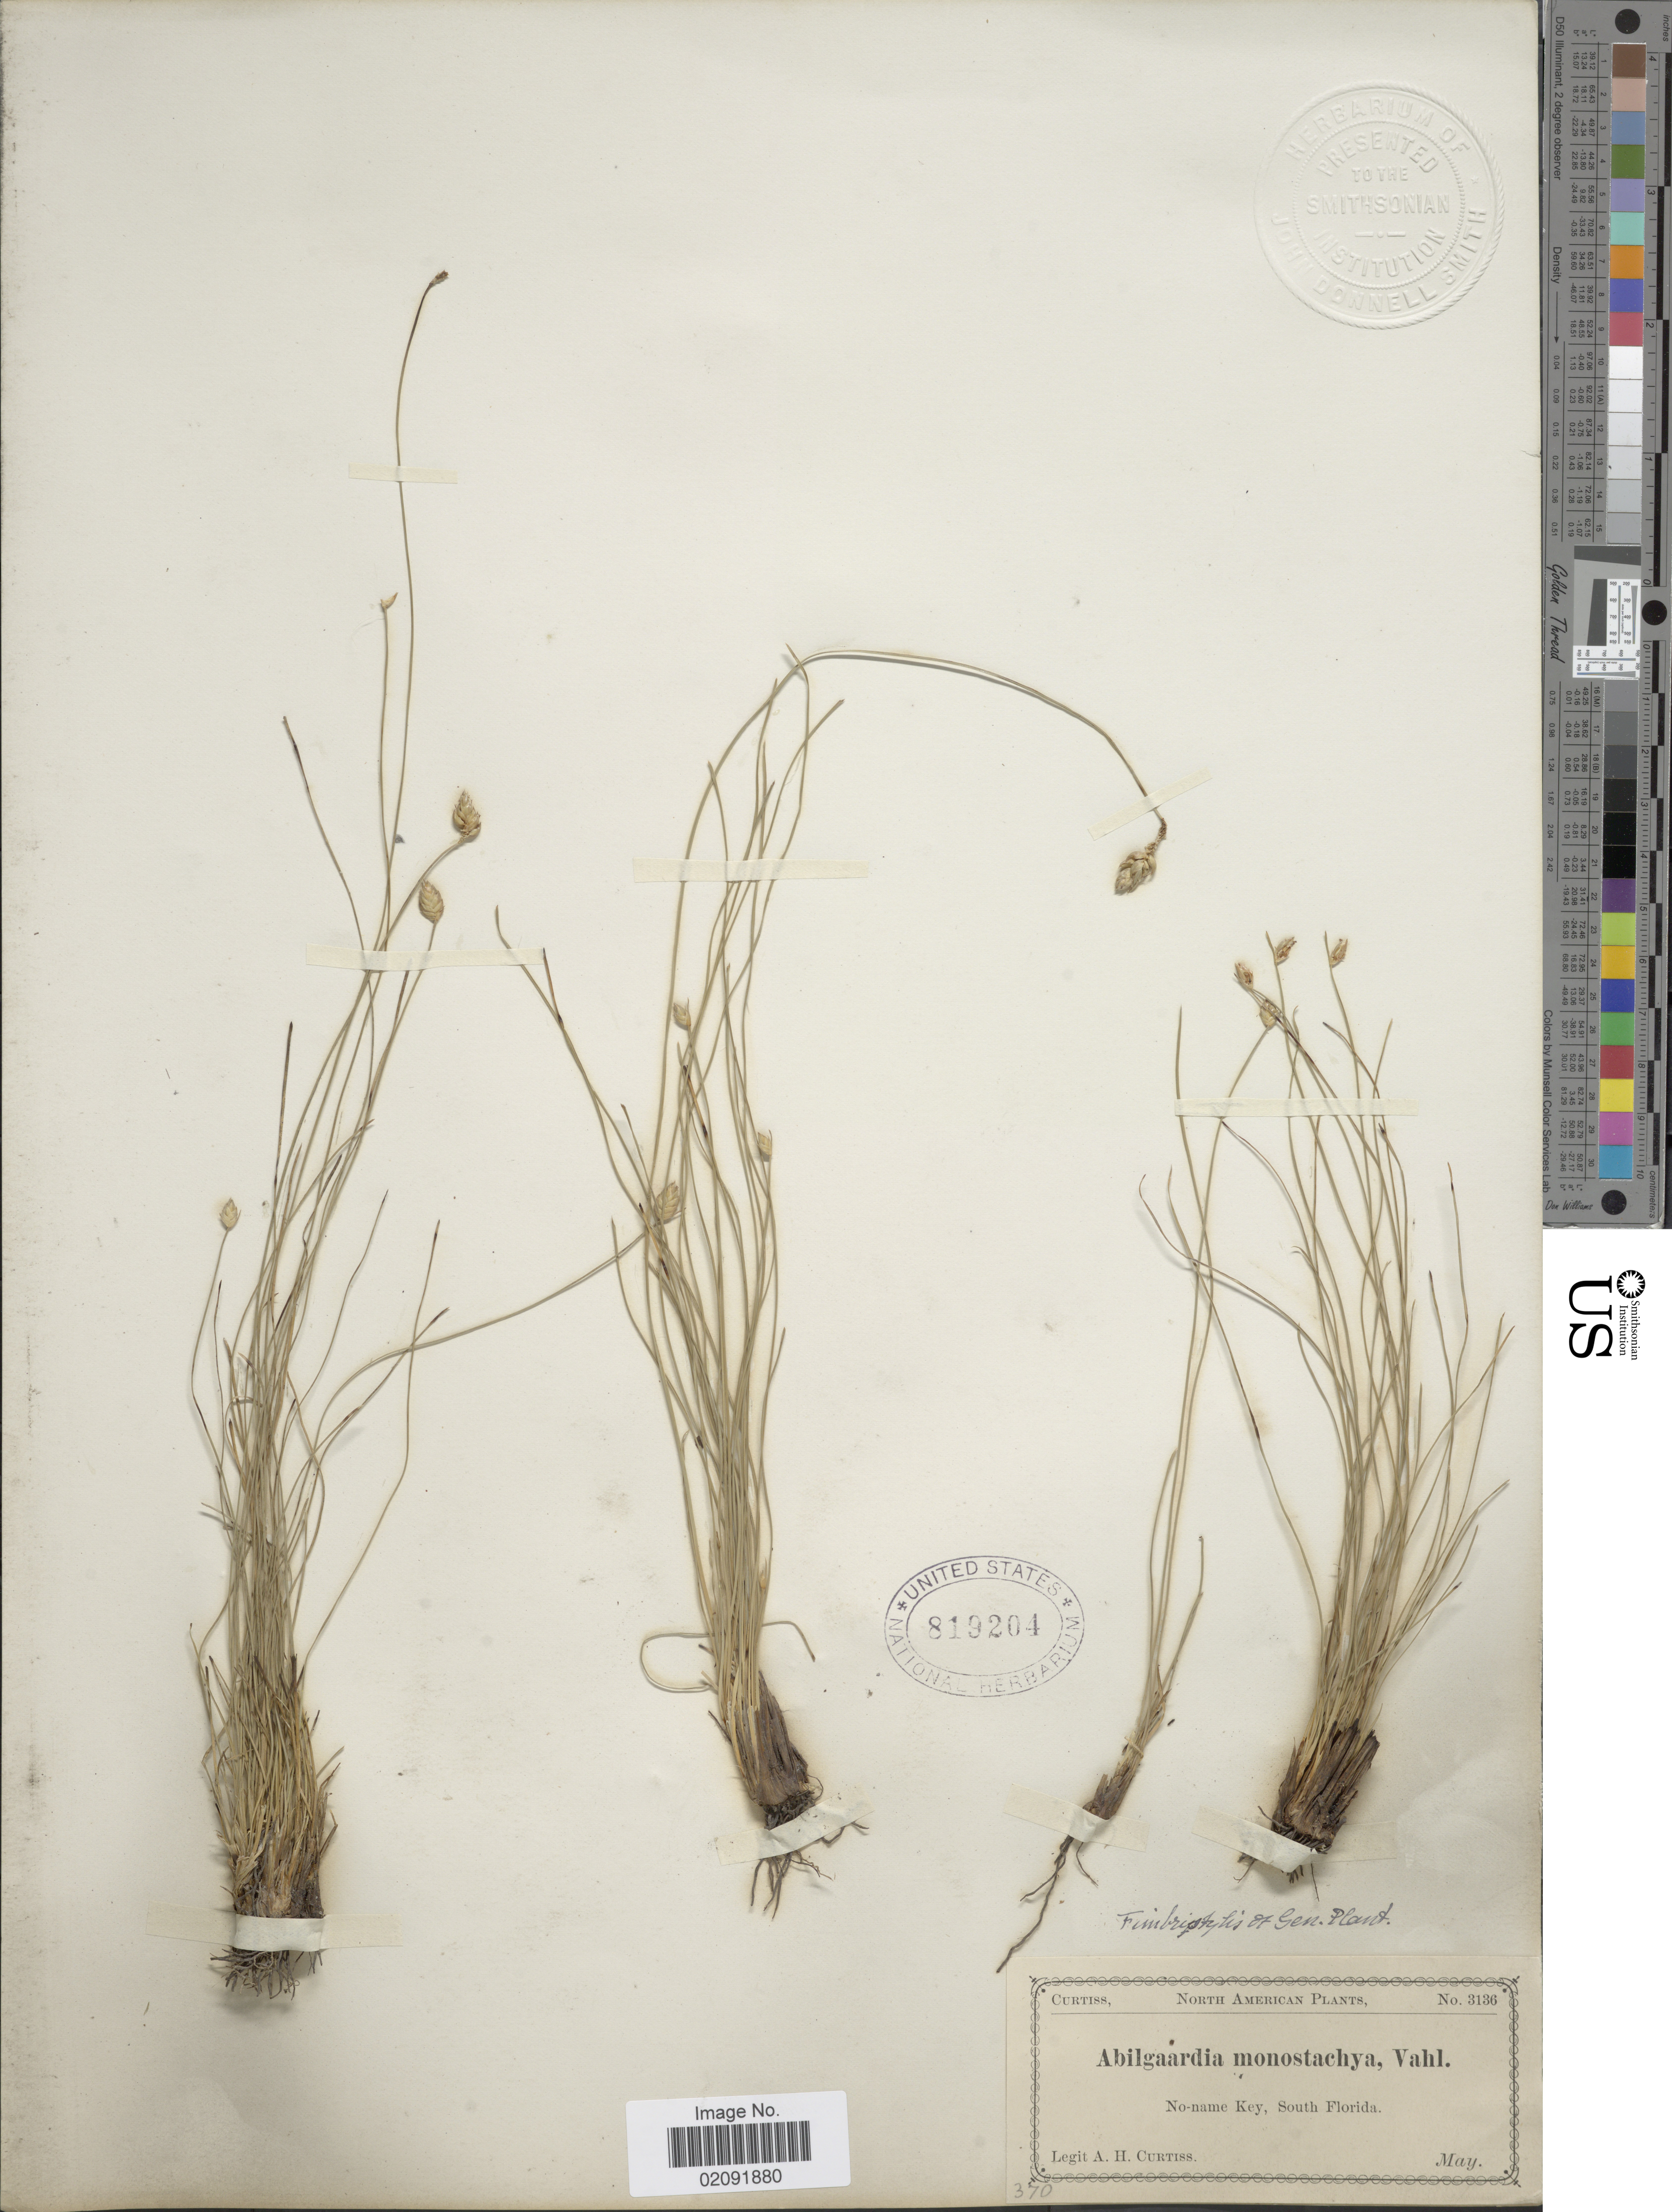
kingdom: Plantae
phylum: Tracheophyta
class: Liliopsida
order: Poales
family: Cyperaceae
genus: Abildgaardia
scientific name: Abildgaardia ovata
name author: (Burm. f.) Kral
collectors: A. H. Curtiss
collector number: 3136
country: United States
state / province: Florida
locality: No-name Key, South Florida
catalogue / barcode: US 819204